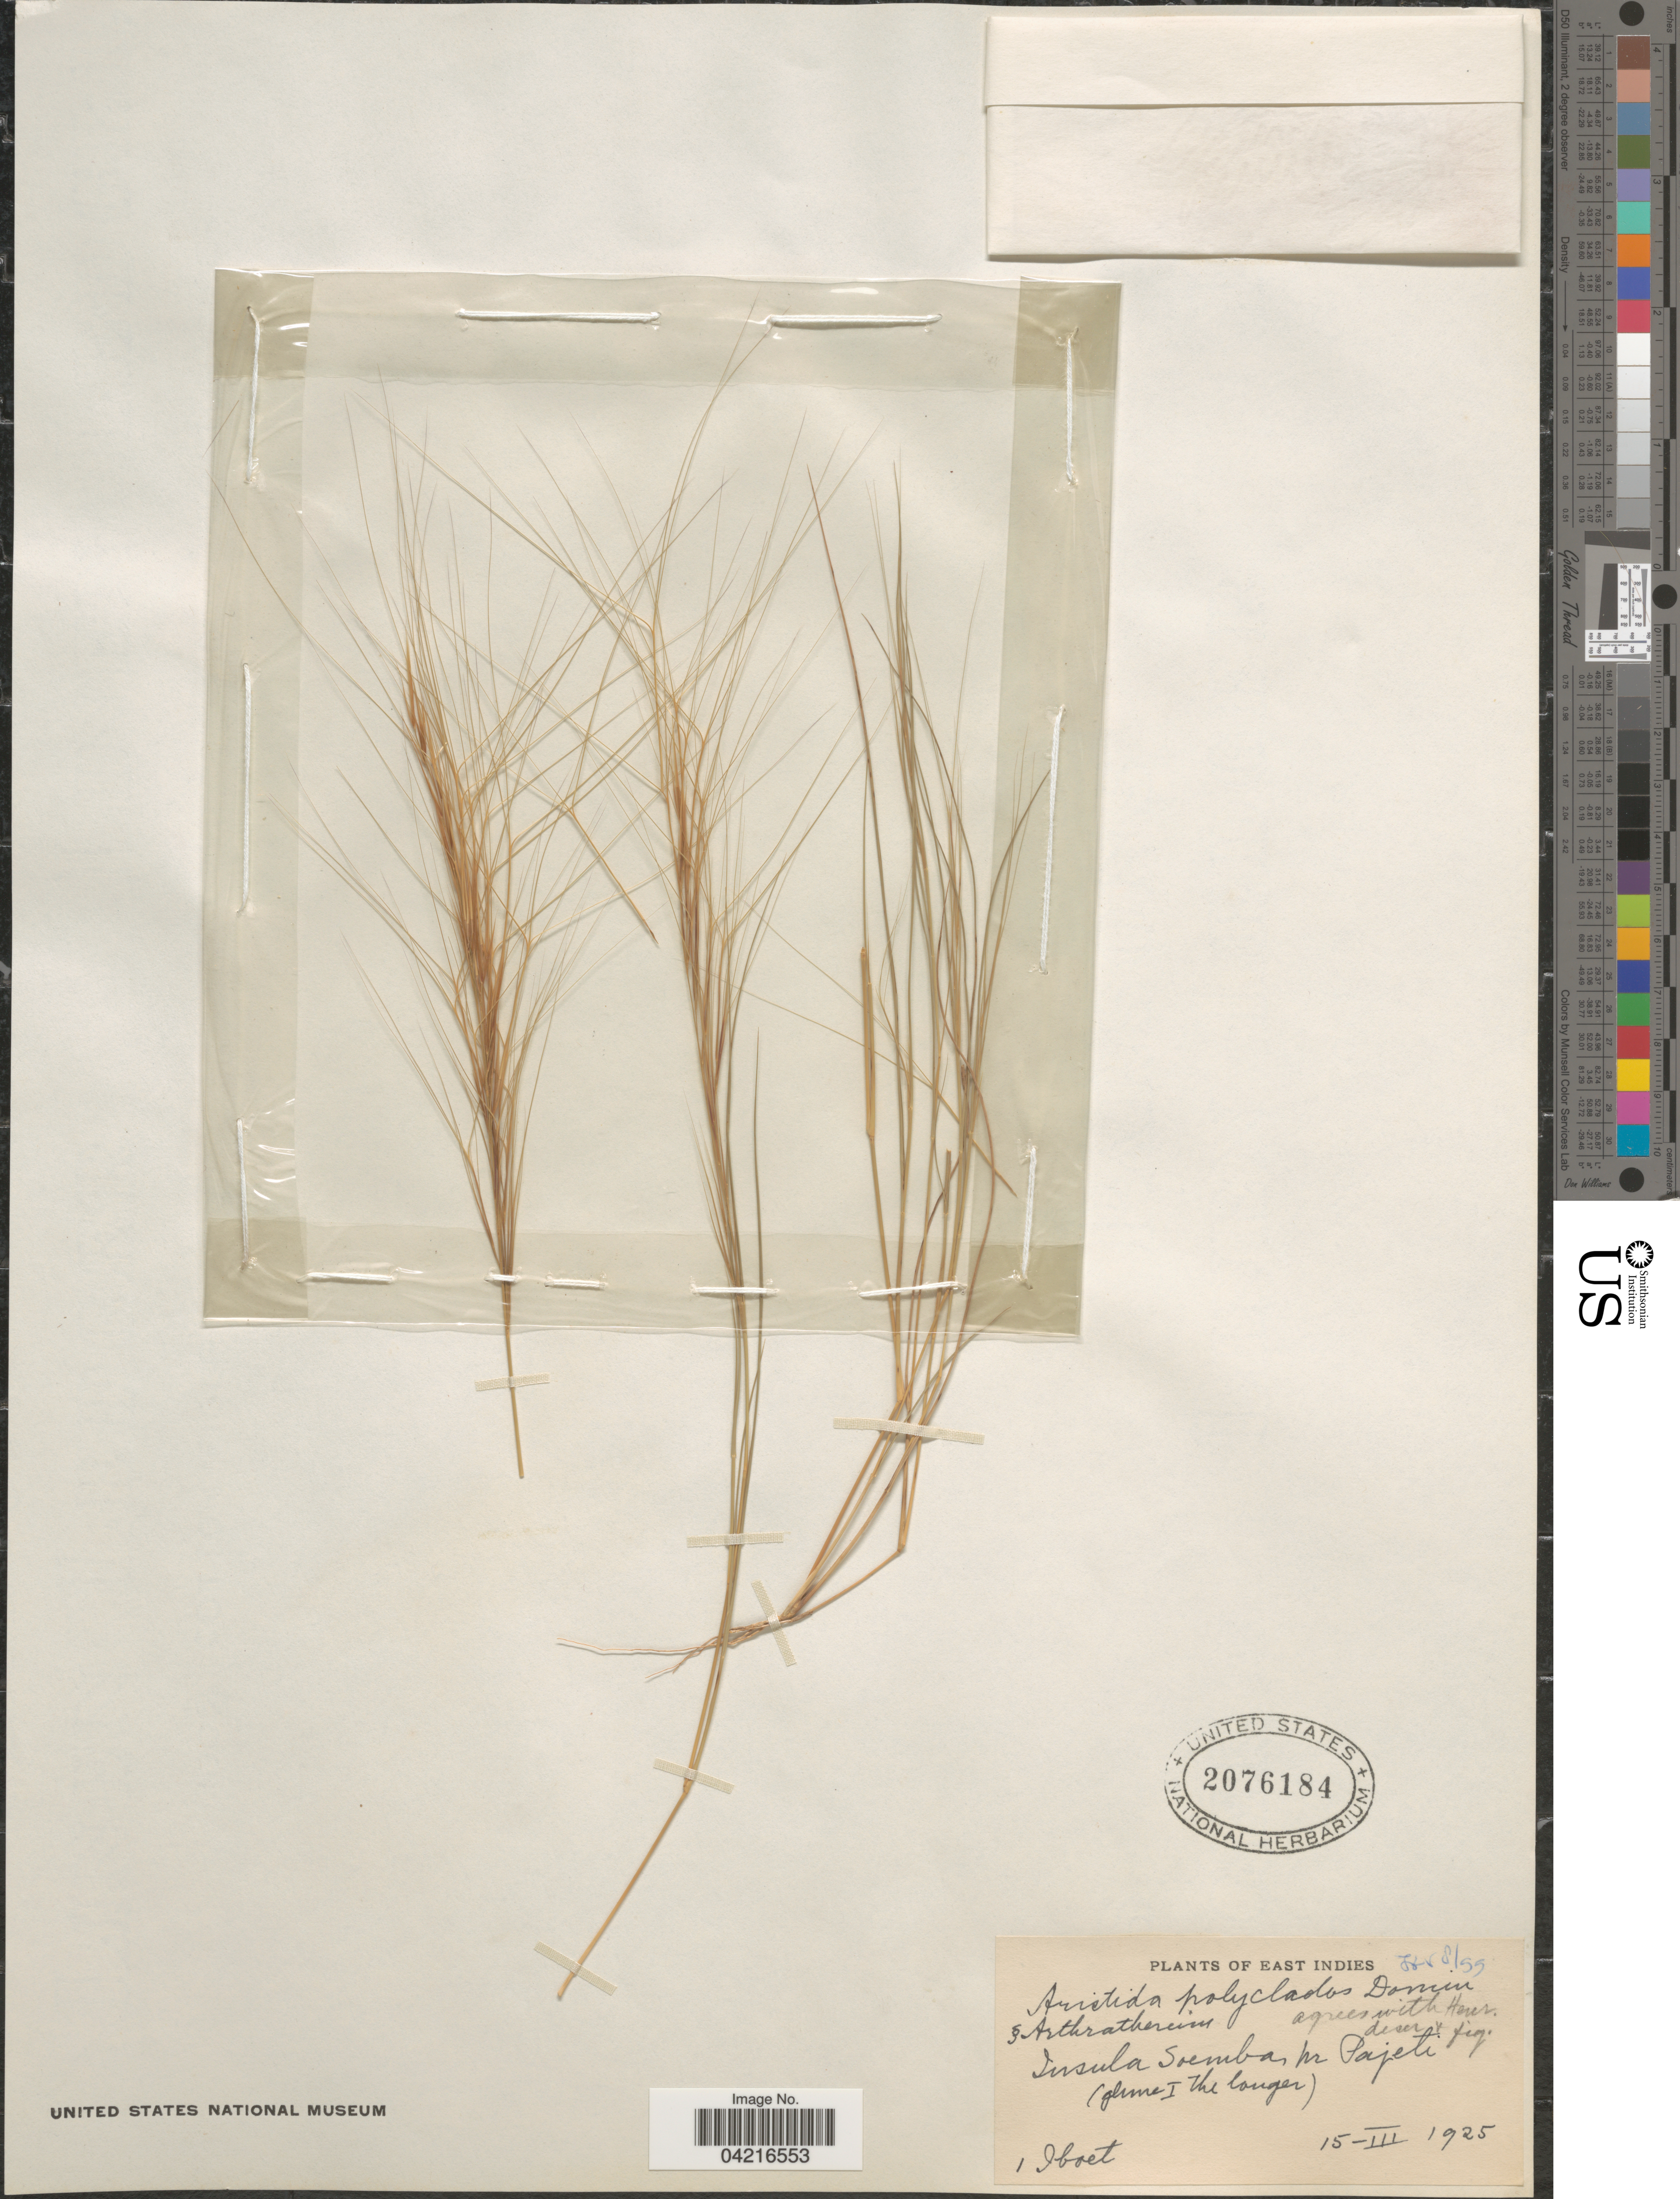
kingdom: Plantae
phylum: Tracheophyta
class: Liliopsida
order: Poales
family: Poaceae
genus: Aristida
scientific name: Aristida polyclados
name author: Domin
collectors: Hoet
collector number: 1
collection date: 1925-03-15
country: Indonesia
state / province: Nusa Tenggara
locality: East Indies. Insula Soemba, nr Pajeti.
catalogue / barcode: US 2076184